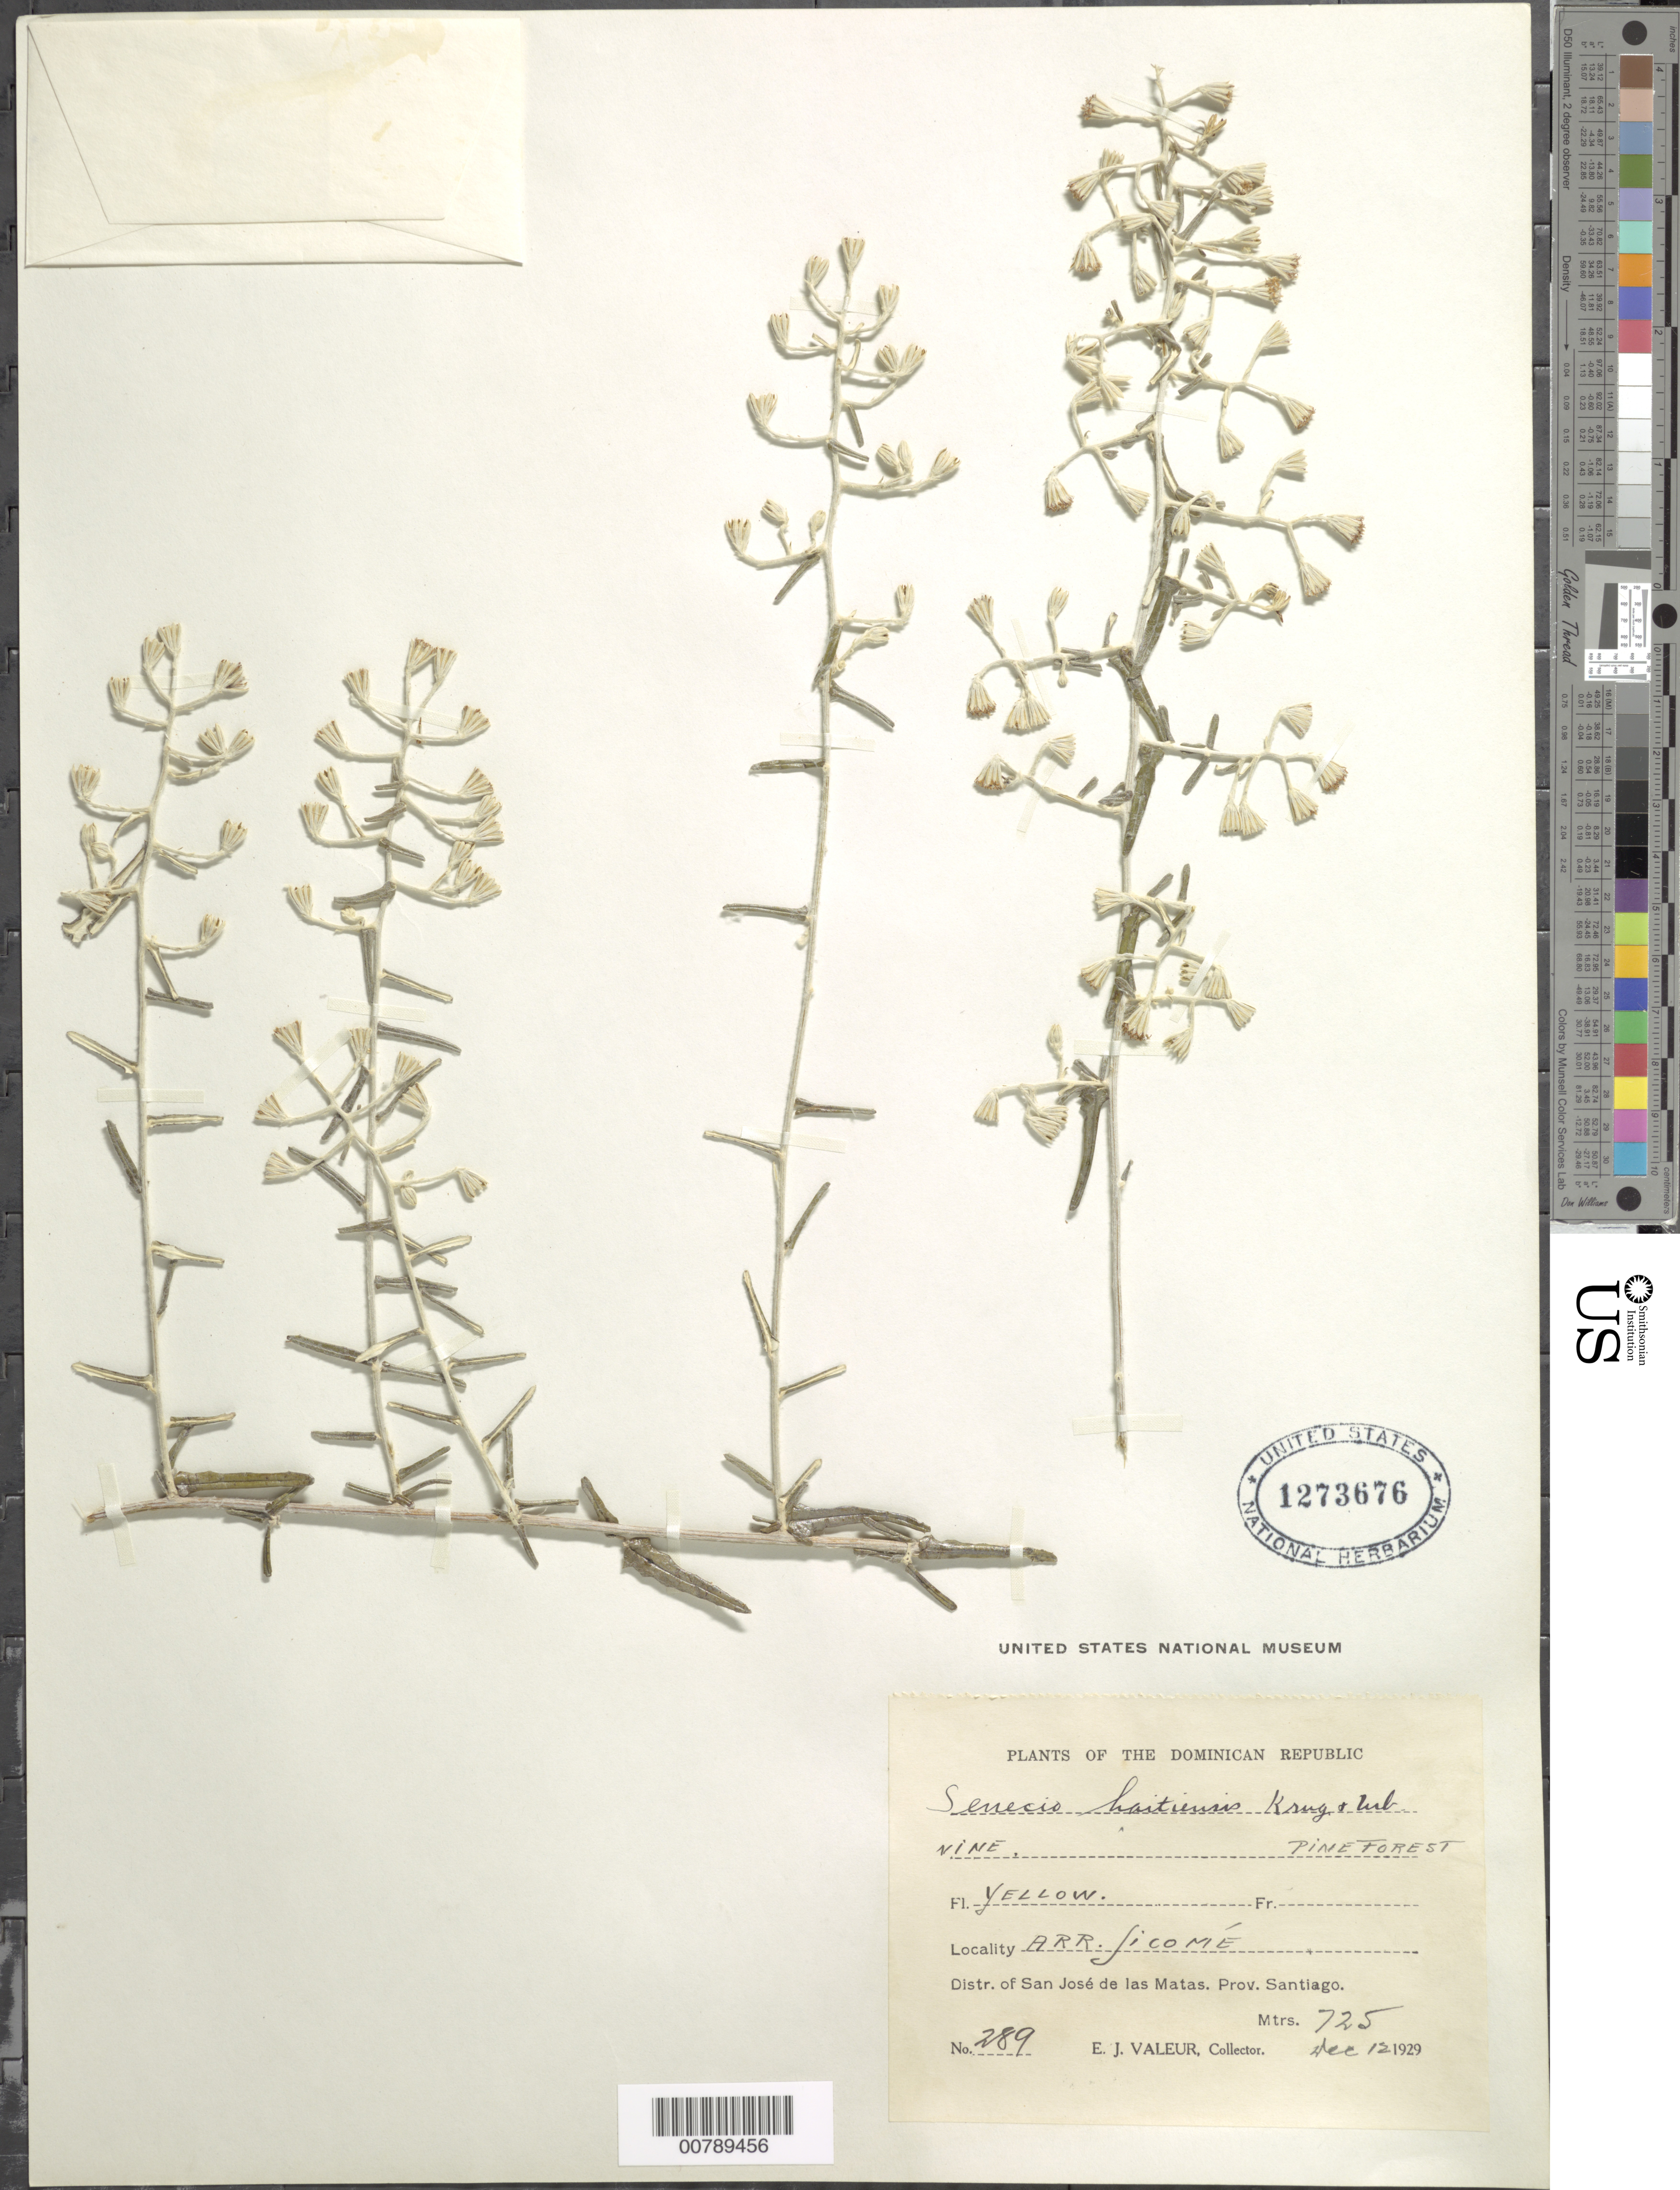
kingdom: Plantae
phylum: Tracheophyta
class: Magnoliopsida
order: Asterales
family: Asteraceae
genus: Senecio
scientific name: Senecio haitiensis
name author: Krug & Urb.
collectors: E. Valeur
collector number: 289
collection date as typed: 12 Dec 1929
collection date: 1929-12-12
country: Dominican Republic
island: Hispaniola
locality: Arr. Jicomé. Distr. of San José de las Matas. Provincia Santiago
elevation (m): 725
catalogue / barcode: US 1273676